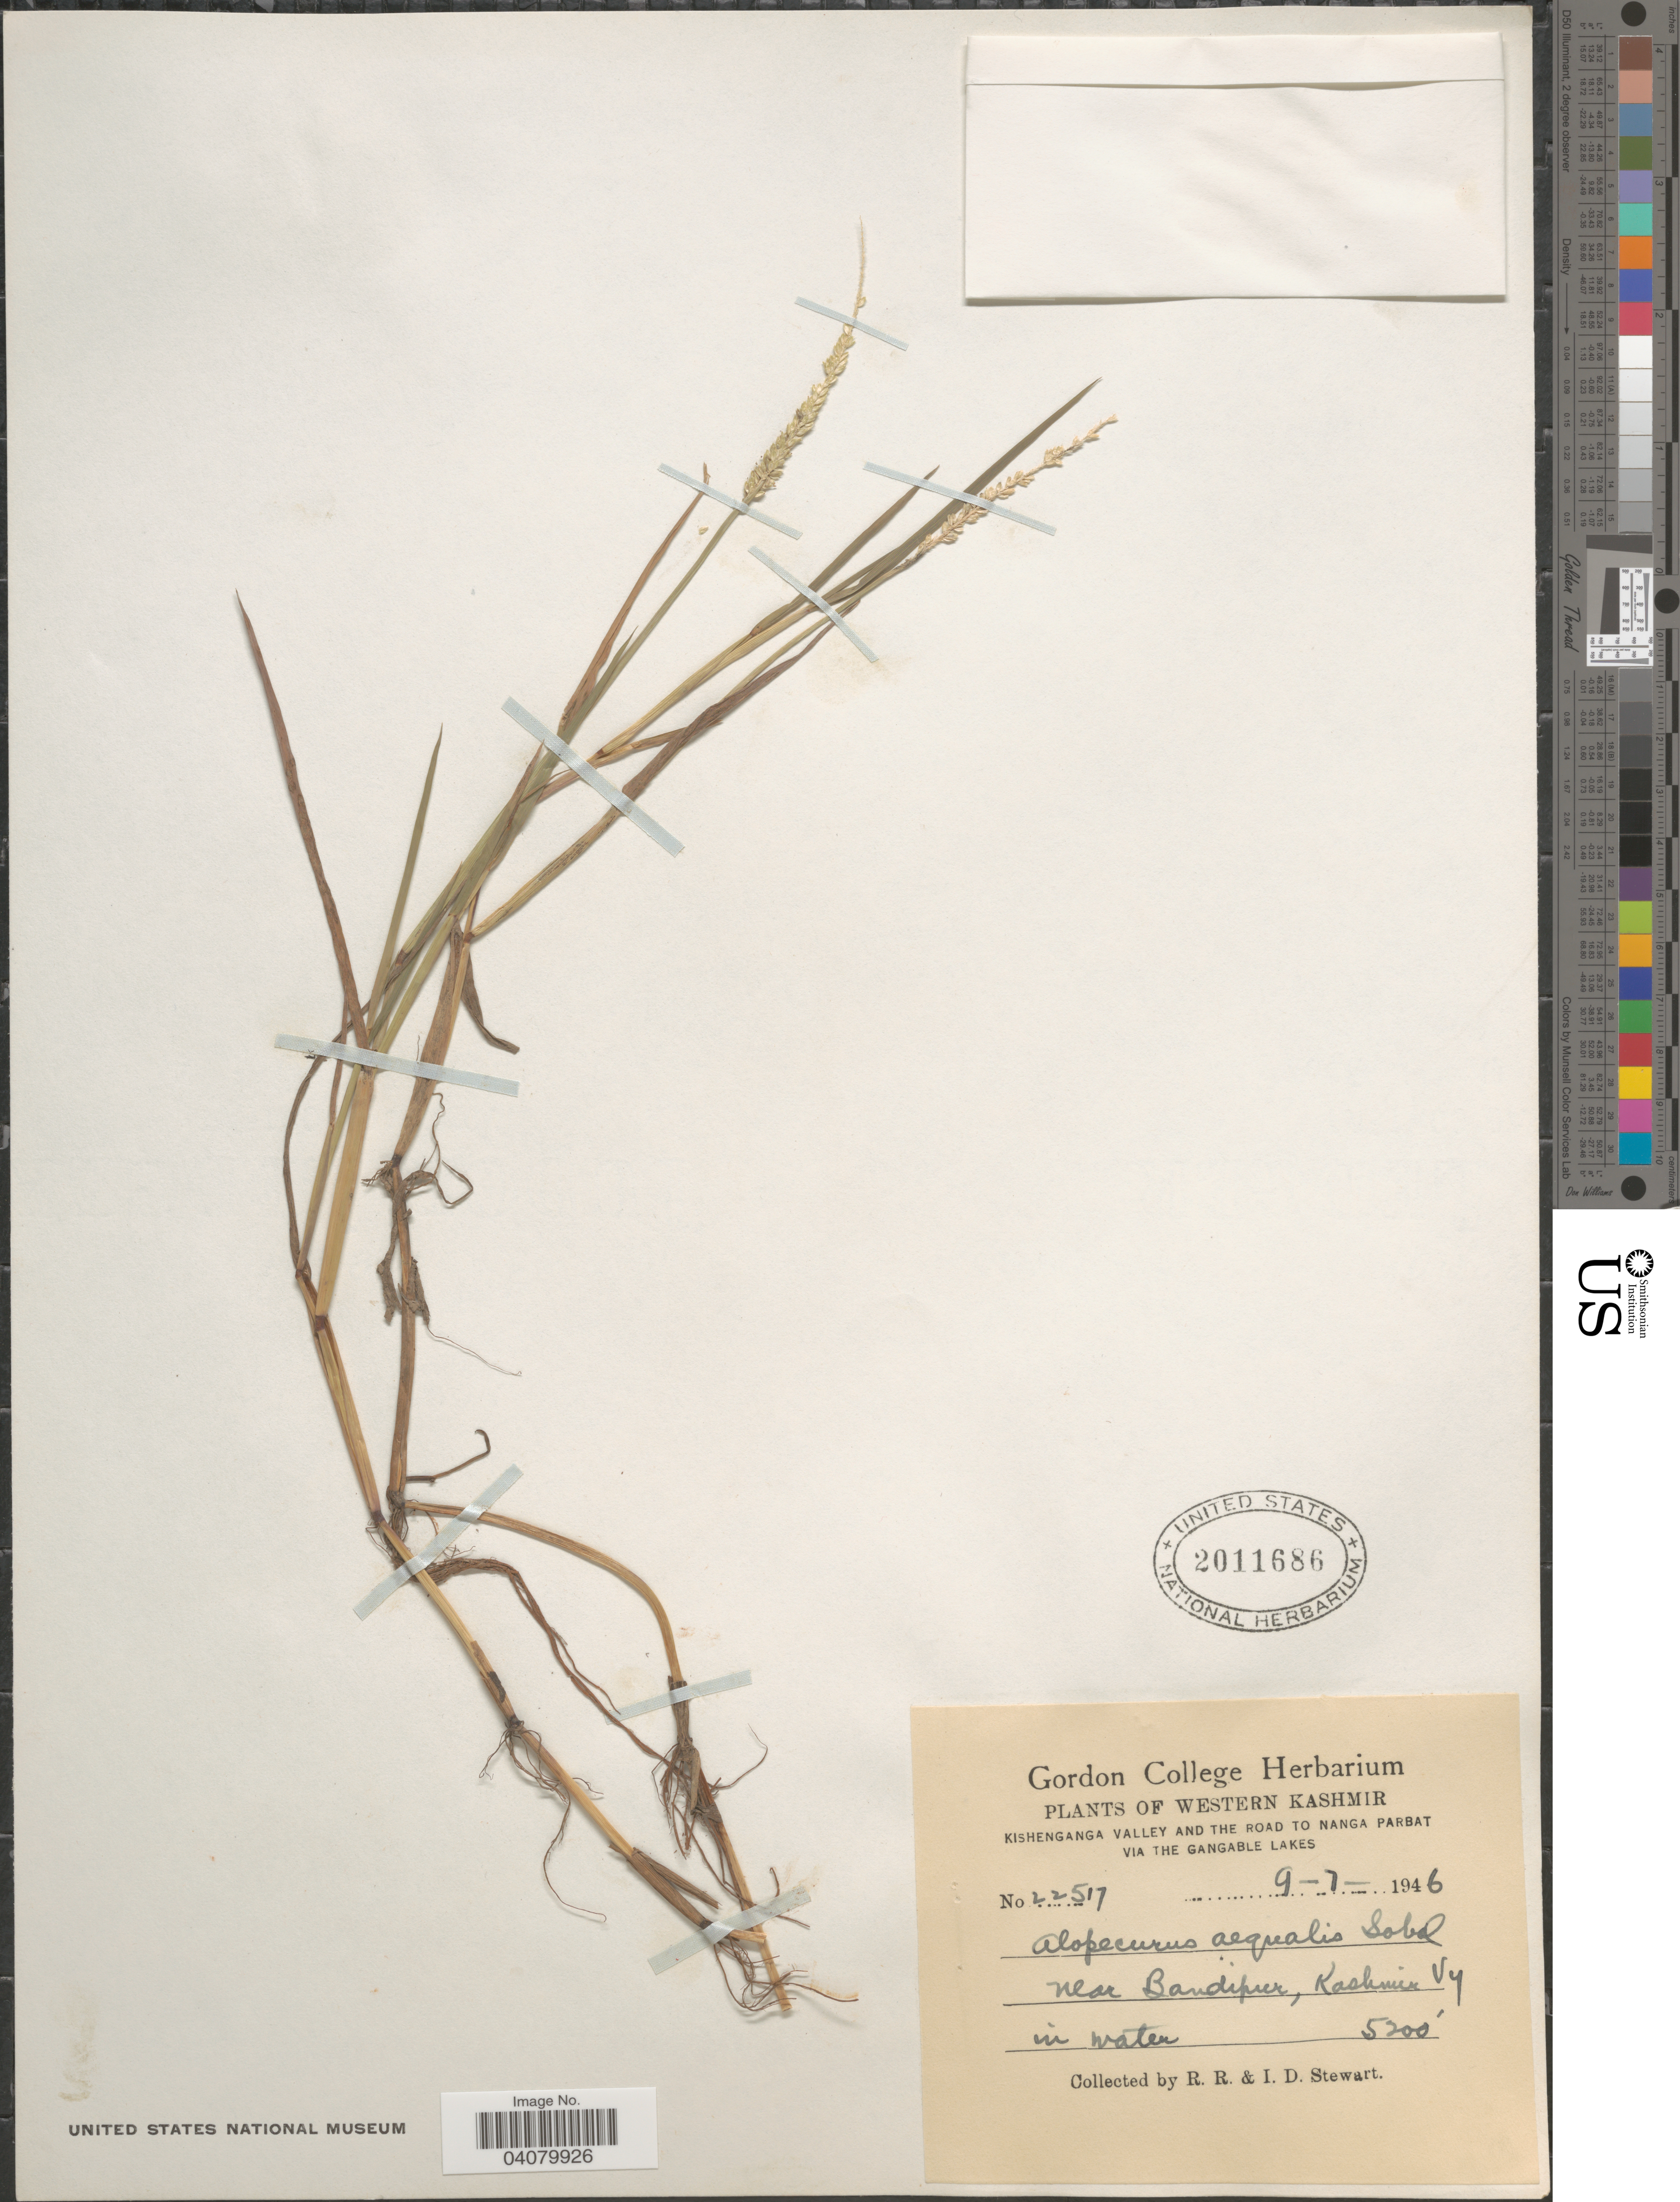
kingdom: Plantae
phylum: Tracheophyta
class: Liliopsida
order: Poales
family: Poaceae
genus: Alopecurus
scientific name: Alopecurus aequalis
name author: Sobol.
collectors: R. Stewart & I. Stewart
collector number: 22517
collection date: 1946-07-09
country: India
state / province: Jammu and Kashmir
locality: Western Kashmir. Kishenganga Valley and the road to Nanga Parbat via the Gangable Lakes. Near Bandipur, Kashmir.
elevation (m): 1585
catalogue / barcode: US 2011686